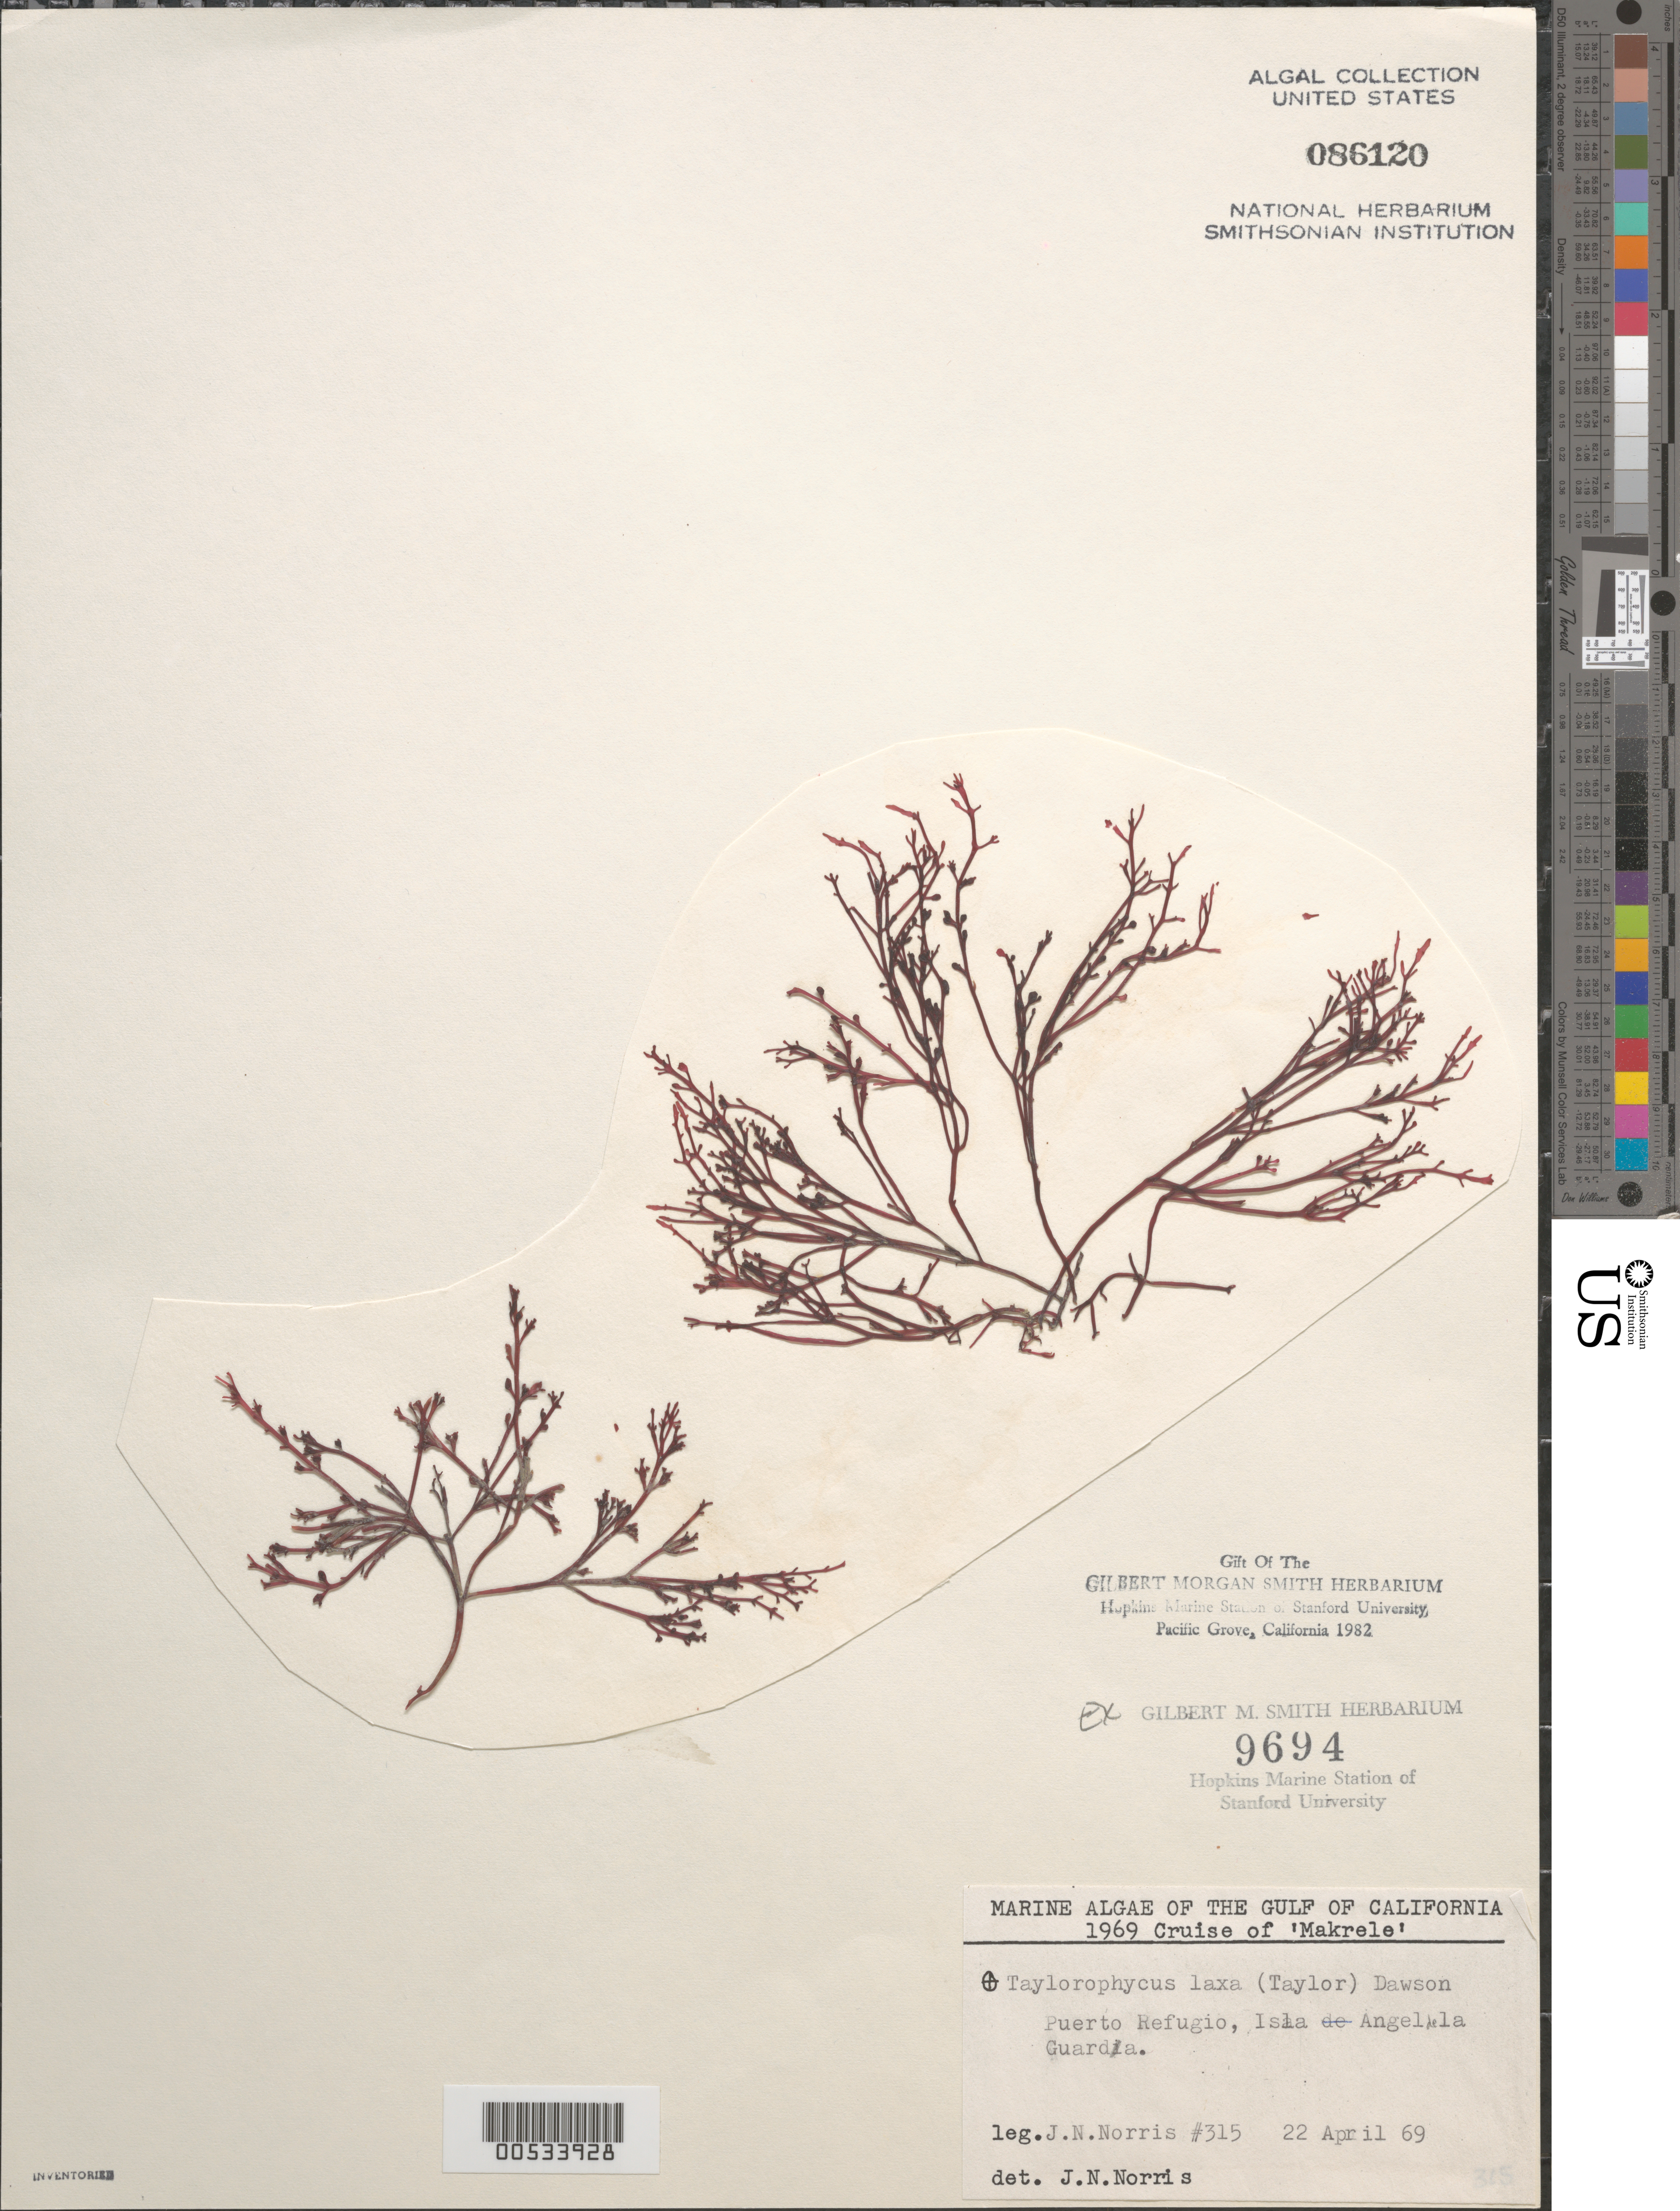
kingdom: Plantae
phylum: Rhodophyta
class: Florideophyceae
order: Gigartinales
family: Caulacanthaceae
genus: Taylorophycus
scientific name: Taylorophycus laxa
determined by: Norris, James N.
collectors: J. N. Norris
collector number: JN-315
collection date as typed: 22 Apr 1969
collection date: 1969-04-22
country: Mexico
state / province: Baja California Norte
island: Isla Angel de la Guarda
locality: Puerto Refugio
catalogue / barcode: US 86120